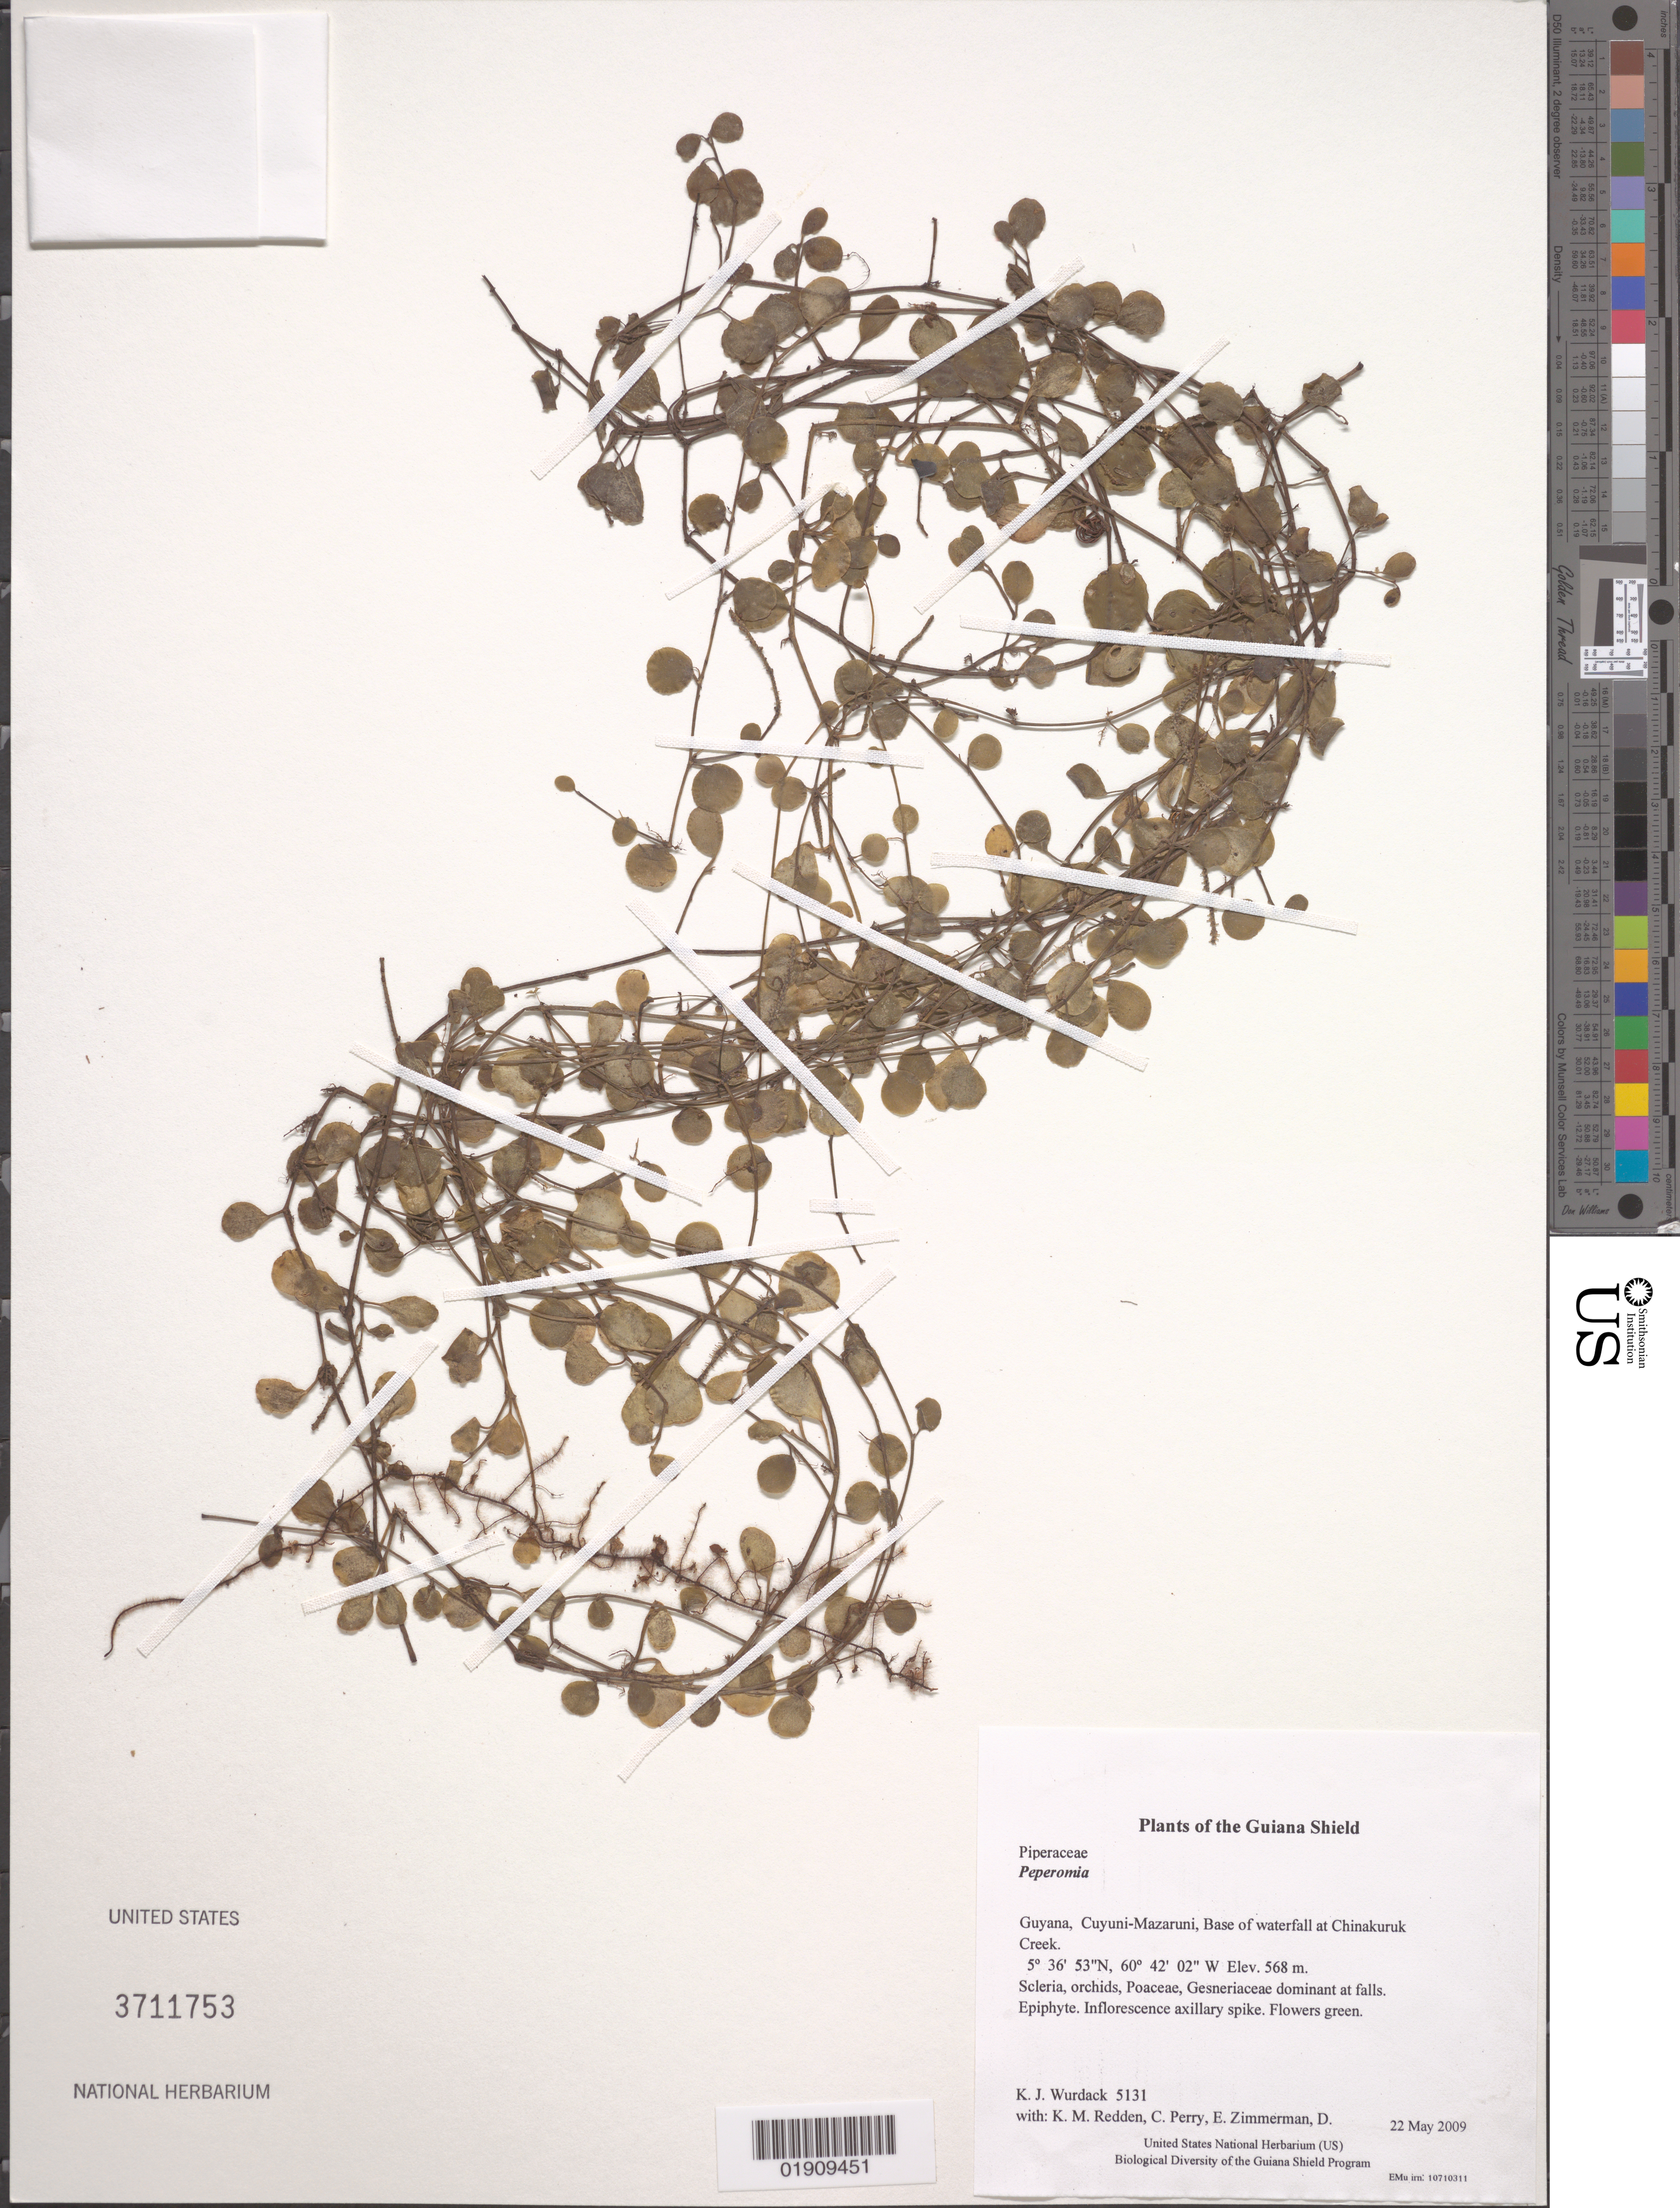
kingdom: Plantae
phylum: Tracheophyta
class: Magnoliopsida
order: Piperales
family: Piperaceae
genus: Peperomia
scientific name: Peperomia ouabianae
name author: C. DC.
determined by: Jiménez, José Estaban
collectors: K. Wurdack, K. M. Redden, C. Perry, E. Zimmerman, D. Hunter, T. Hunter & V. Roland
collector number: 5131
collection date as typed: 22 May 2009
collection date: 2009-05-22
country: Guyana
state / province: Cuyuni-Mazaruni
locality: Base of waterfall at Chinakuruk Creek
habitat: Scleria, orchids, Poaceae, Gesneriaceae dominant at falls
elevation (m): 568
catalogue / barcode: US 3711753